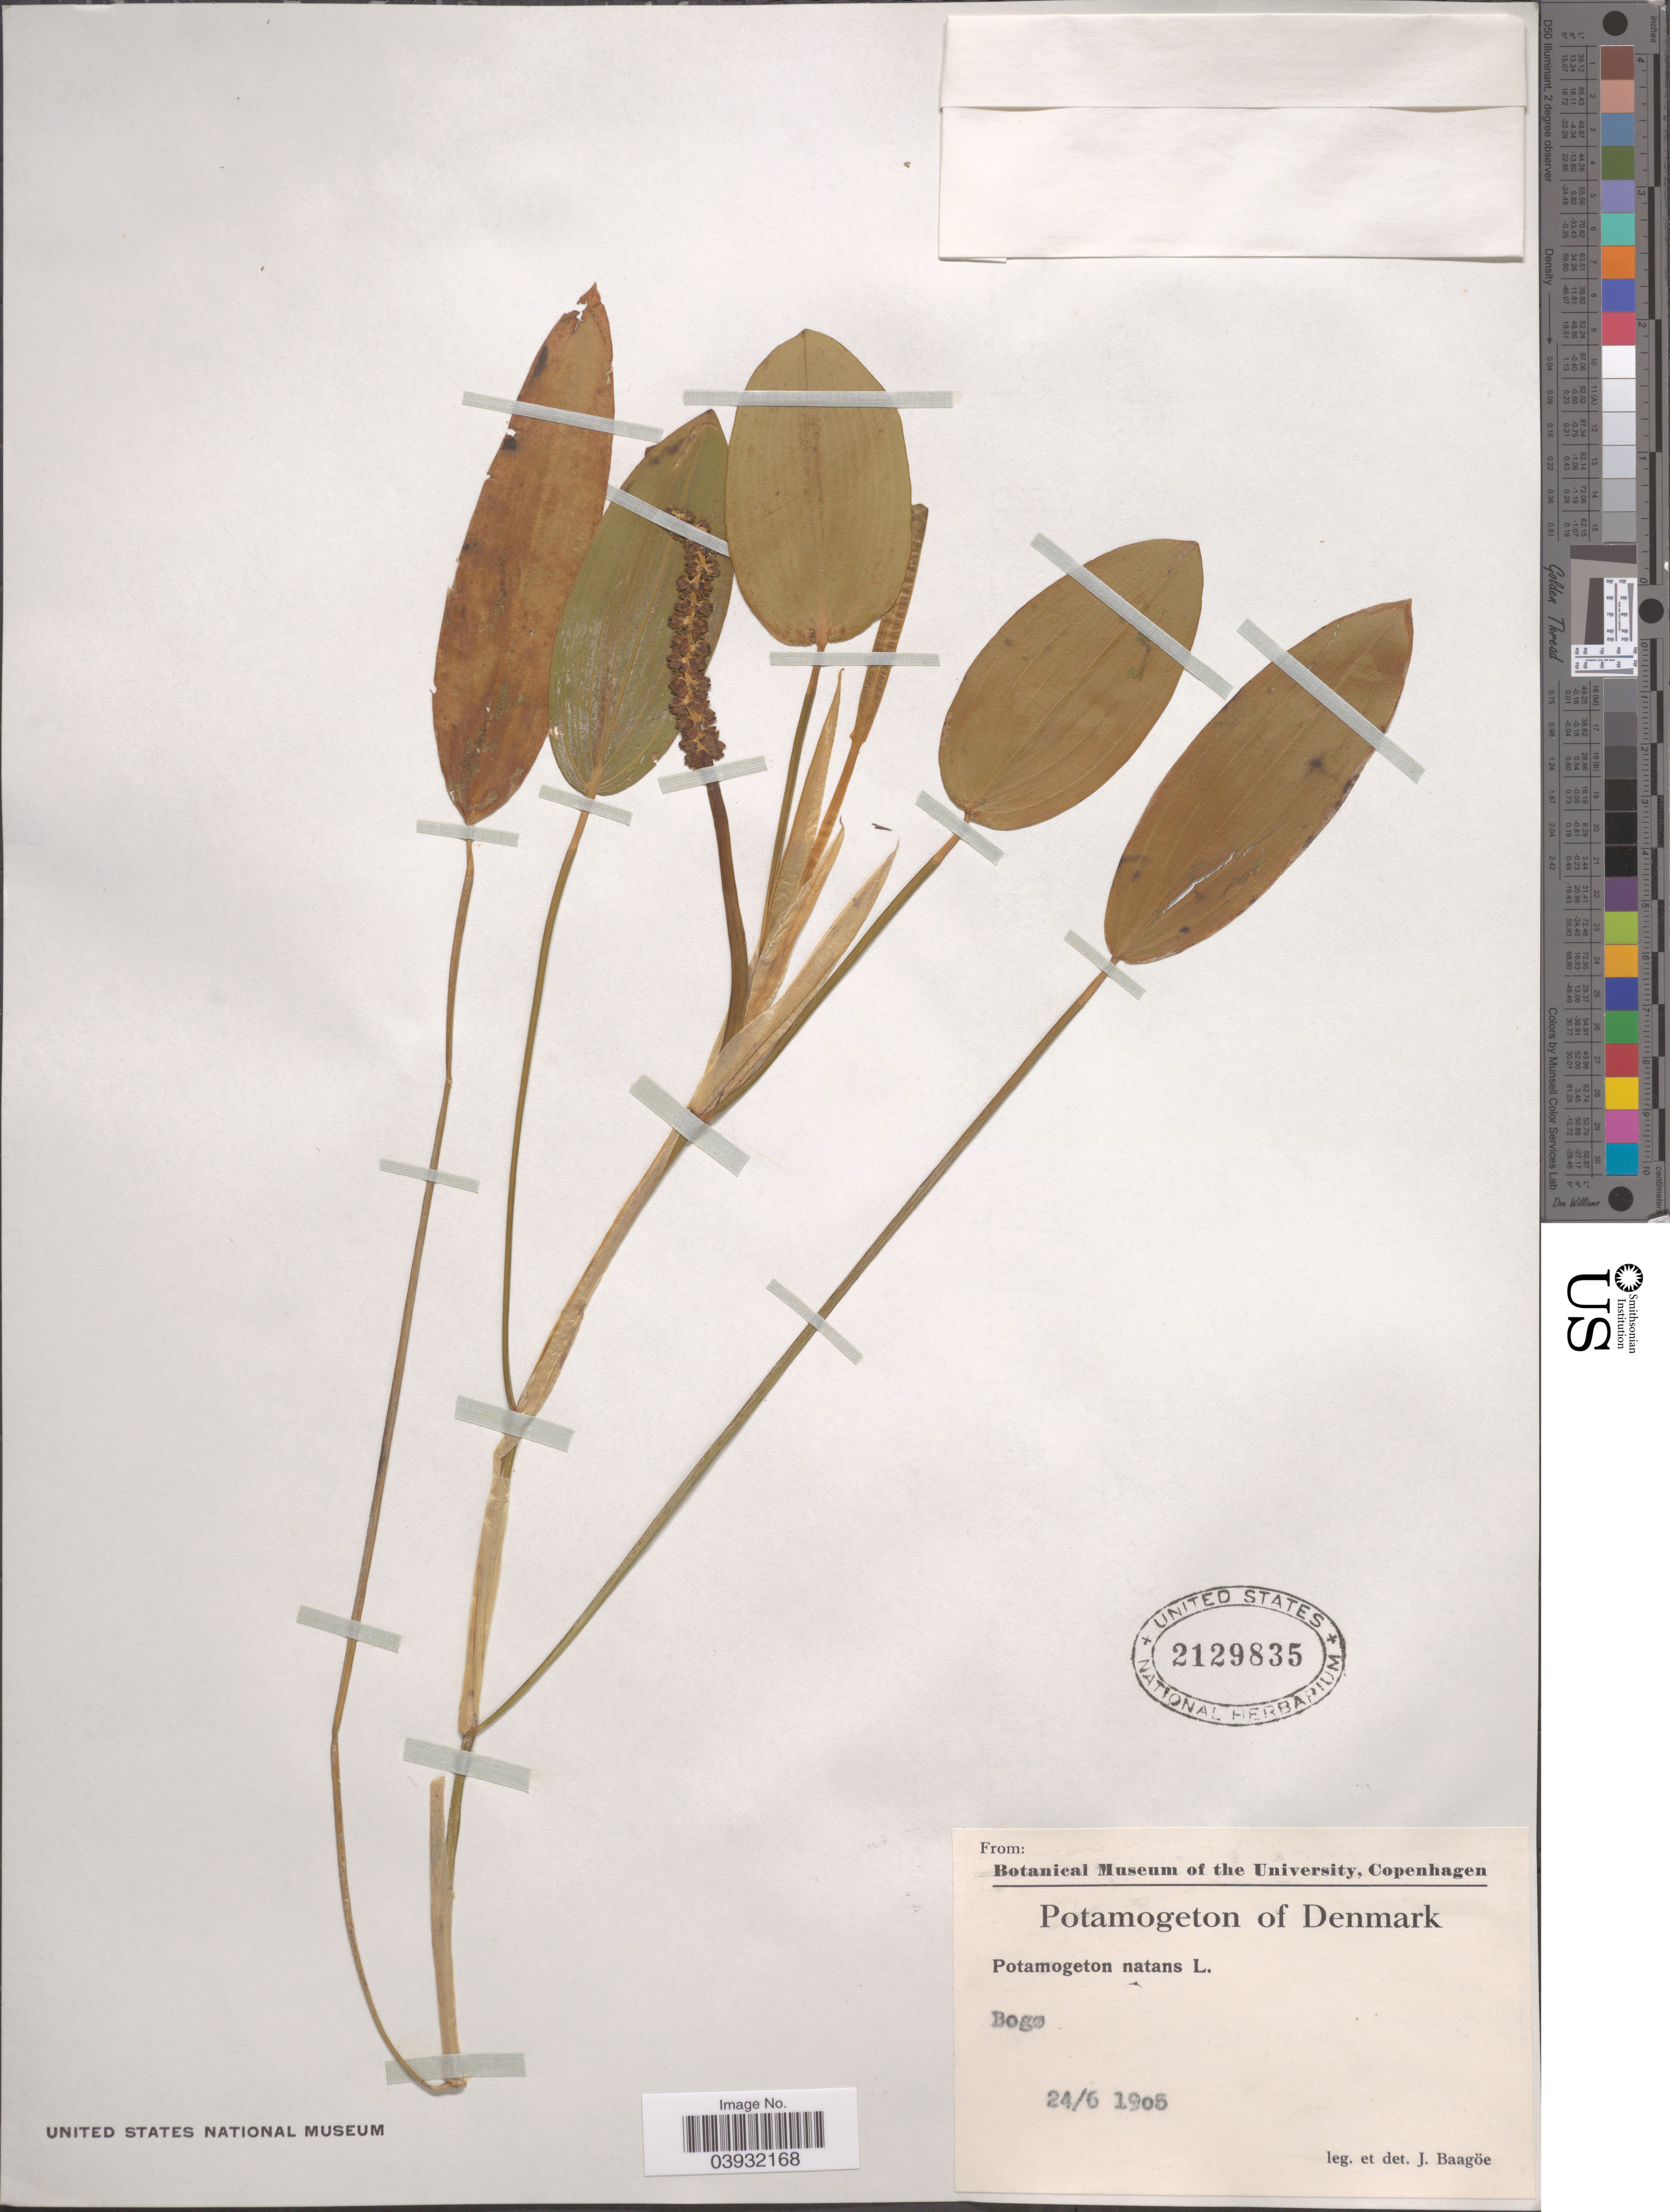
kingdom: Plantae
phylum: Tracheophyta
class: Liliopsida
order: Alismatales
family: Potamogetonaceae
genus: Potamogeton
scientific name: Potamogeton natans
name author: L.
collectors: J. Baagoe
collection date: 1905-06-24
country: Denmark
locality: Bogø.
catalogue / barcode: US 2129835